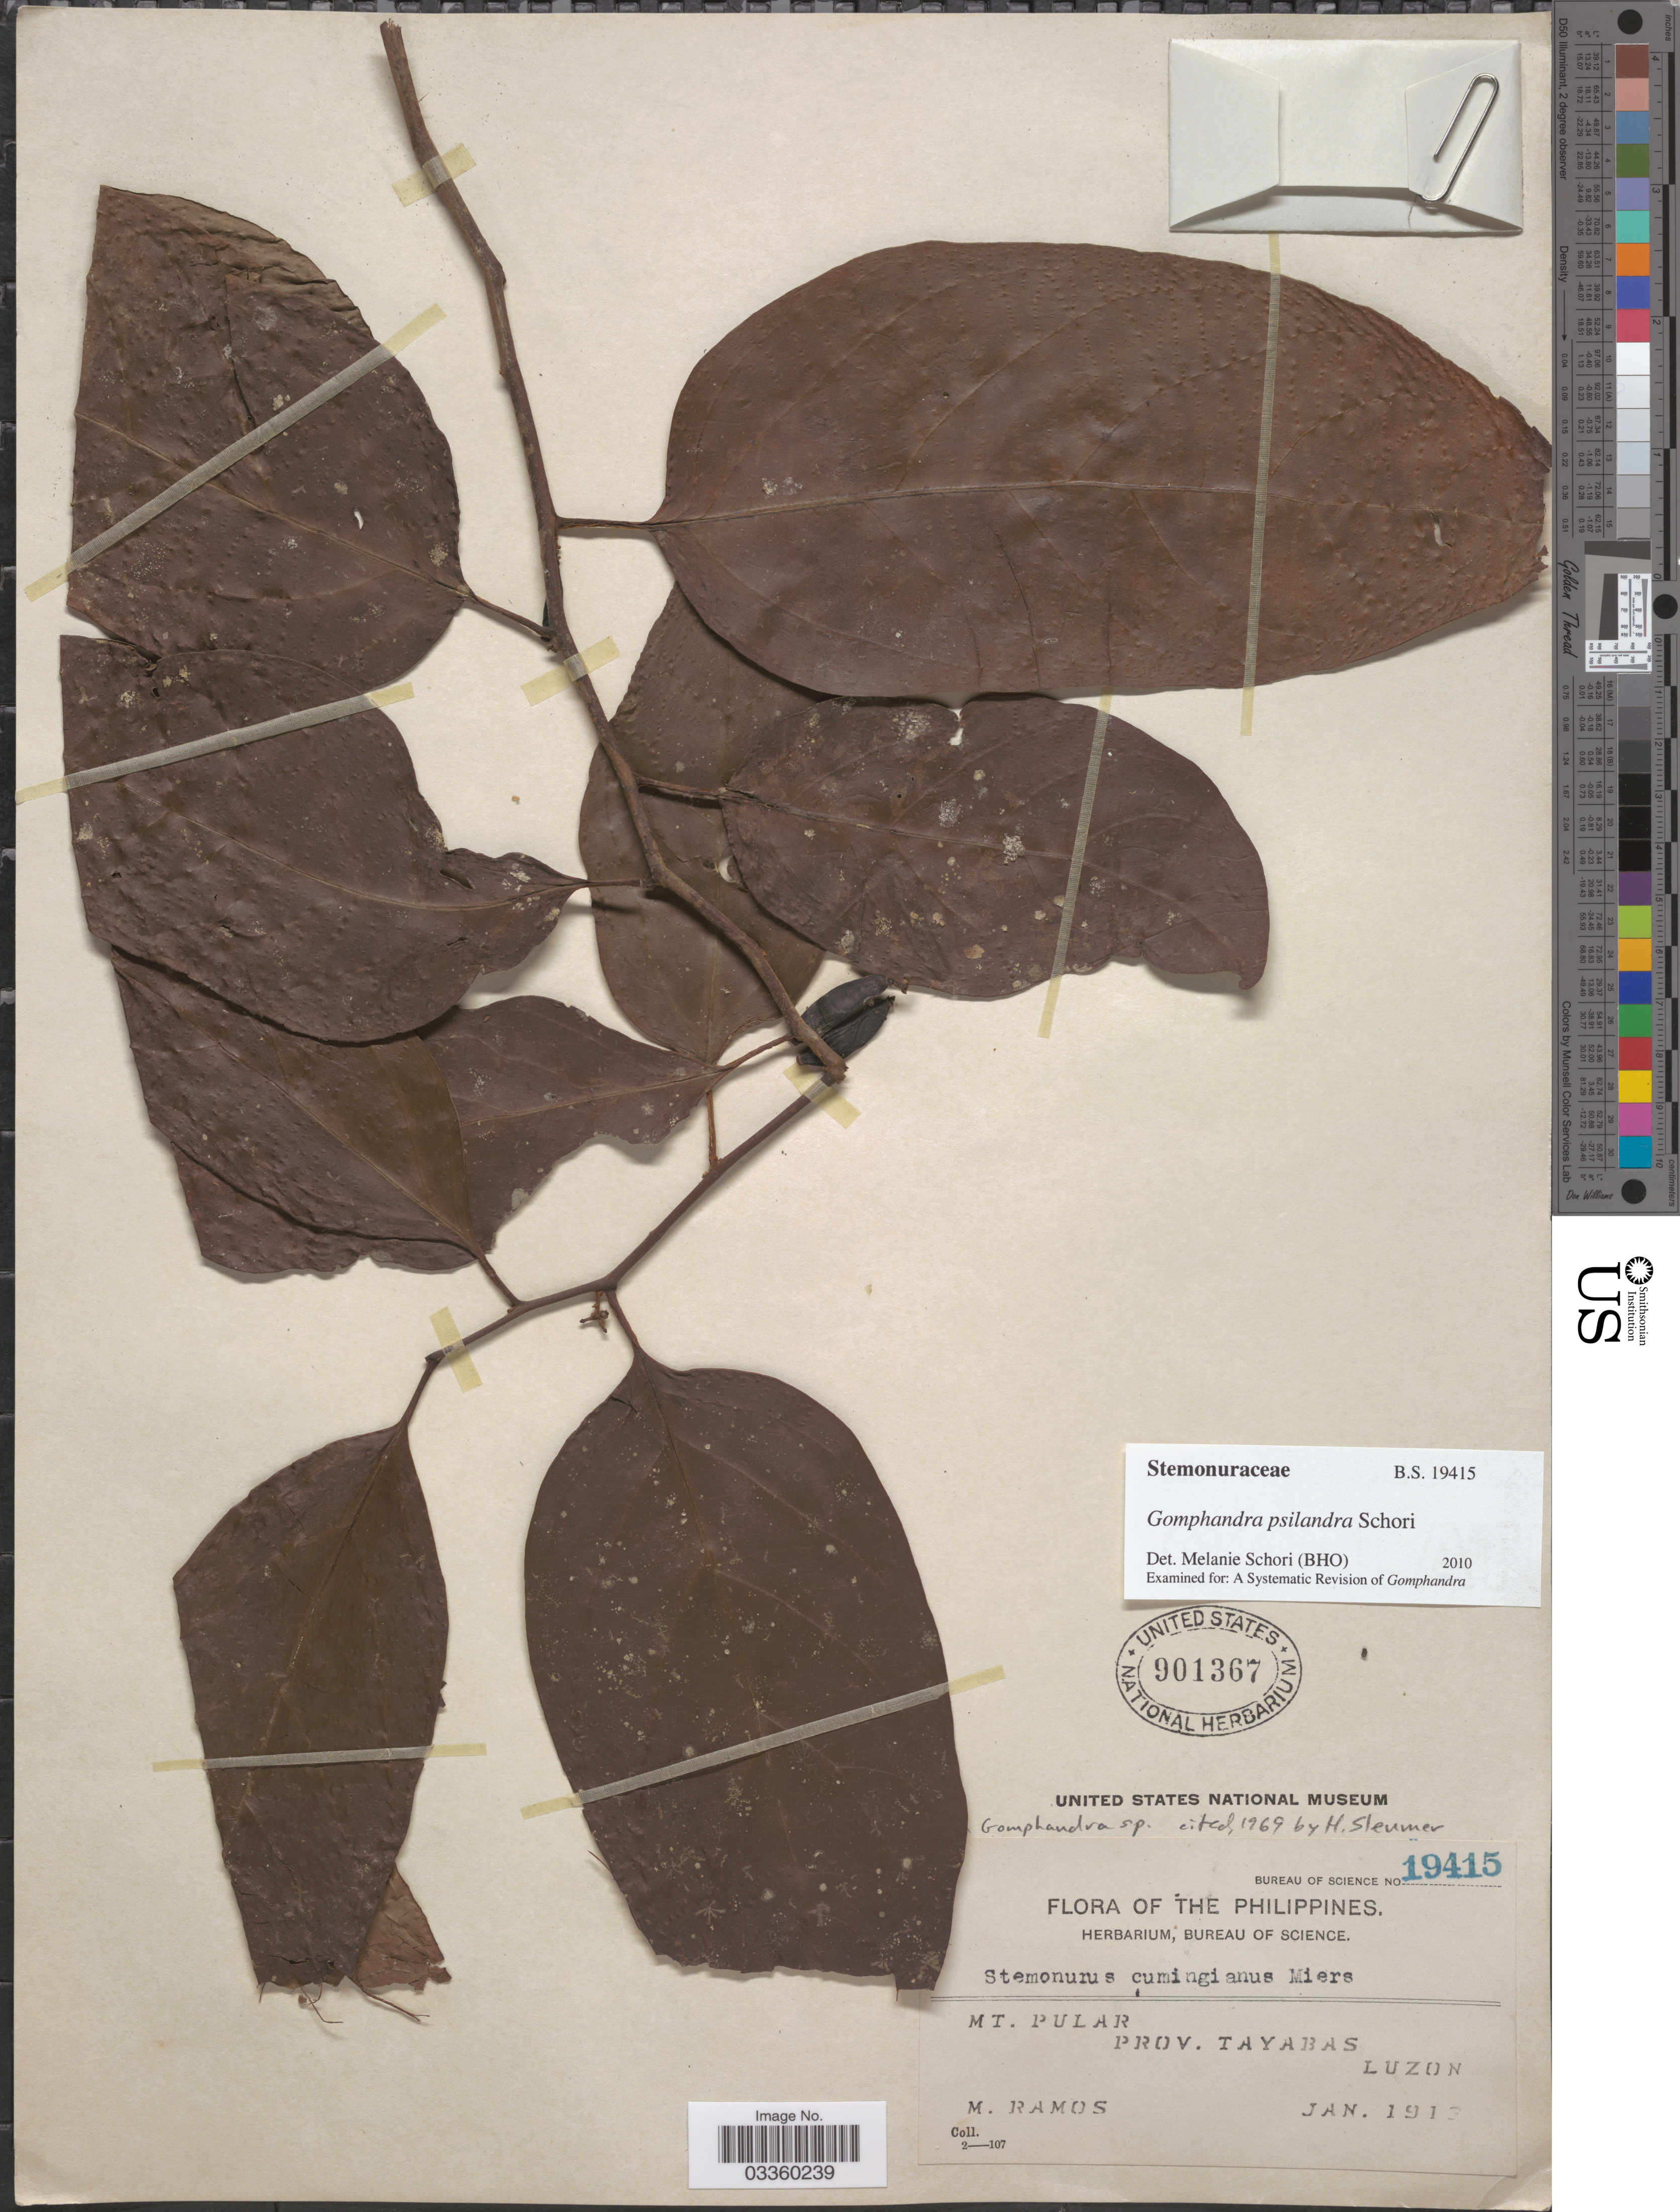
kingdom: Plantae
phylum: Tracheophyta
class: Magnoliopsida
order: Cardiopteridales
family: Stemonuraceae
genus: Gomphandra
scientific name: Gomphandra psilandra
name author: Schori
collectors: M. Ramos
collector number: Bureau of Science 19415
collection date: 1913-01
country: Philippines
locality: Mt. Pular. Prov. Tayabas. Luzon.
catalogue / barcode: US 901367